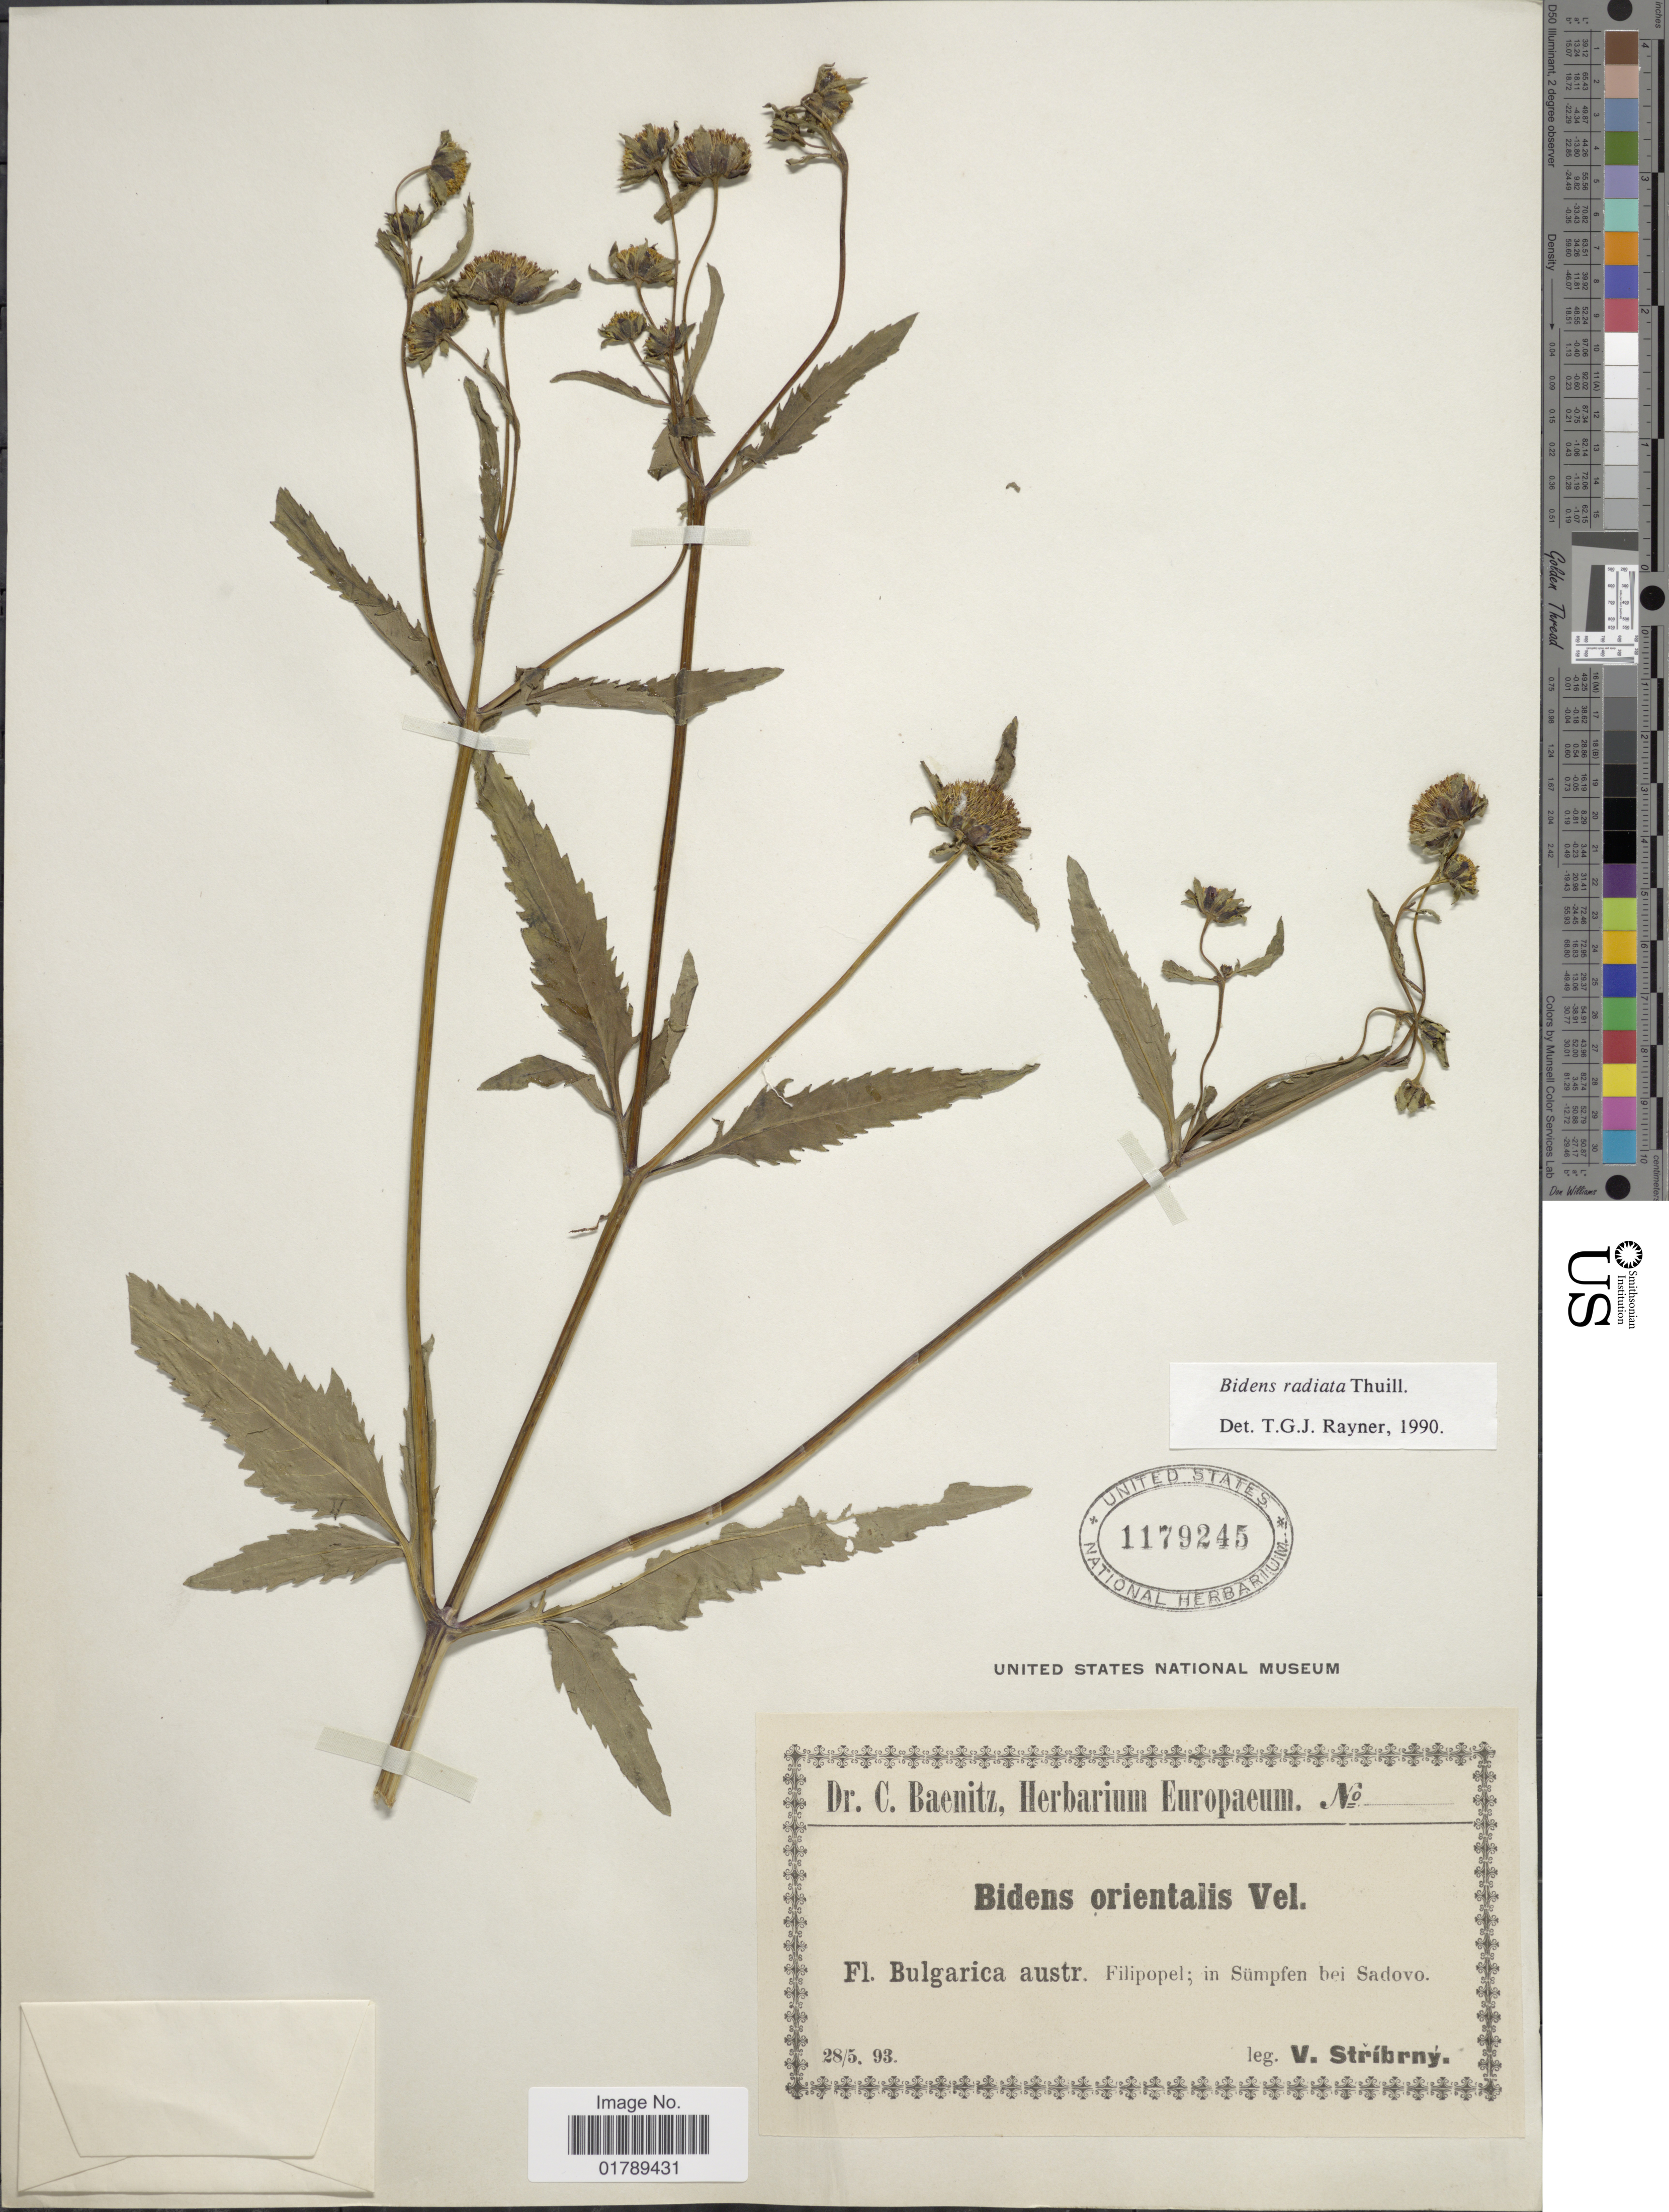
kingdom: Plantae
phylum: Tracheophyta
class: Magnoliopsida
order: Asterales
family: Asteraceae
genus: Bidens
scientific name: Bidens radiata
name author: Thuill.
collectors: V. Stribrny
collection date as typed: Transcribed d/m/y: 28/5/93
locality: Fl. bulfarica austr. Filipopel; in Sumfen bei Sadovo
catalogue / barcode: US 1179245